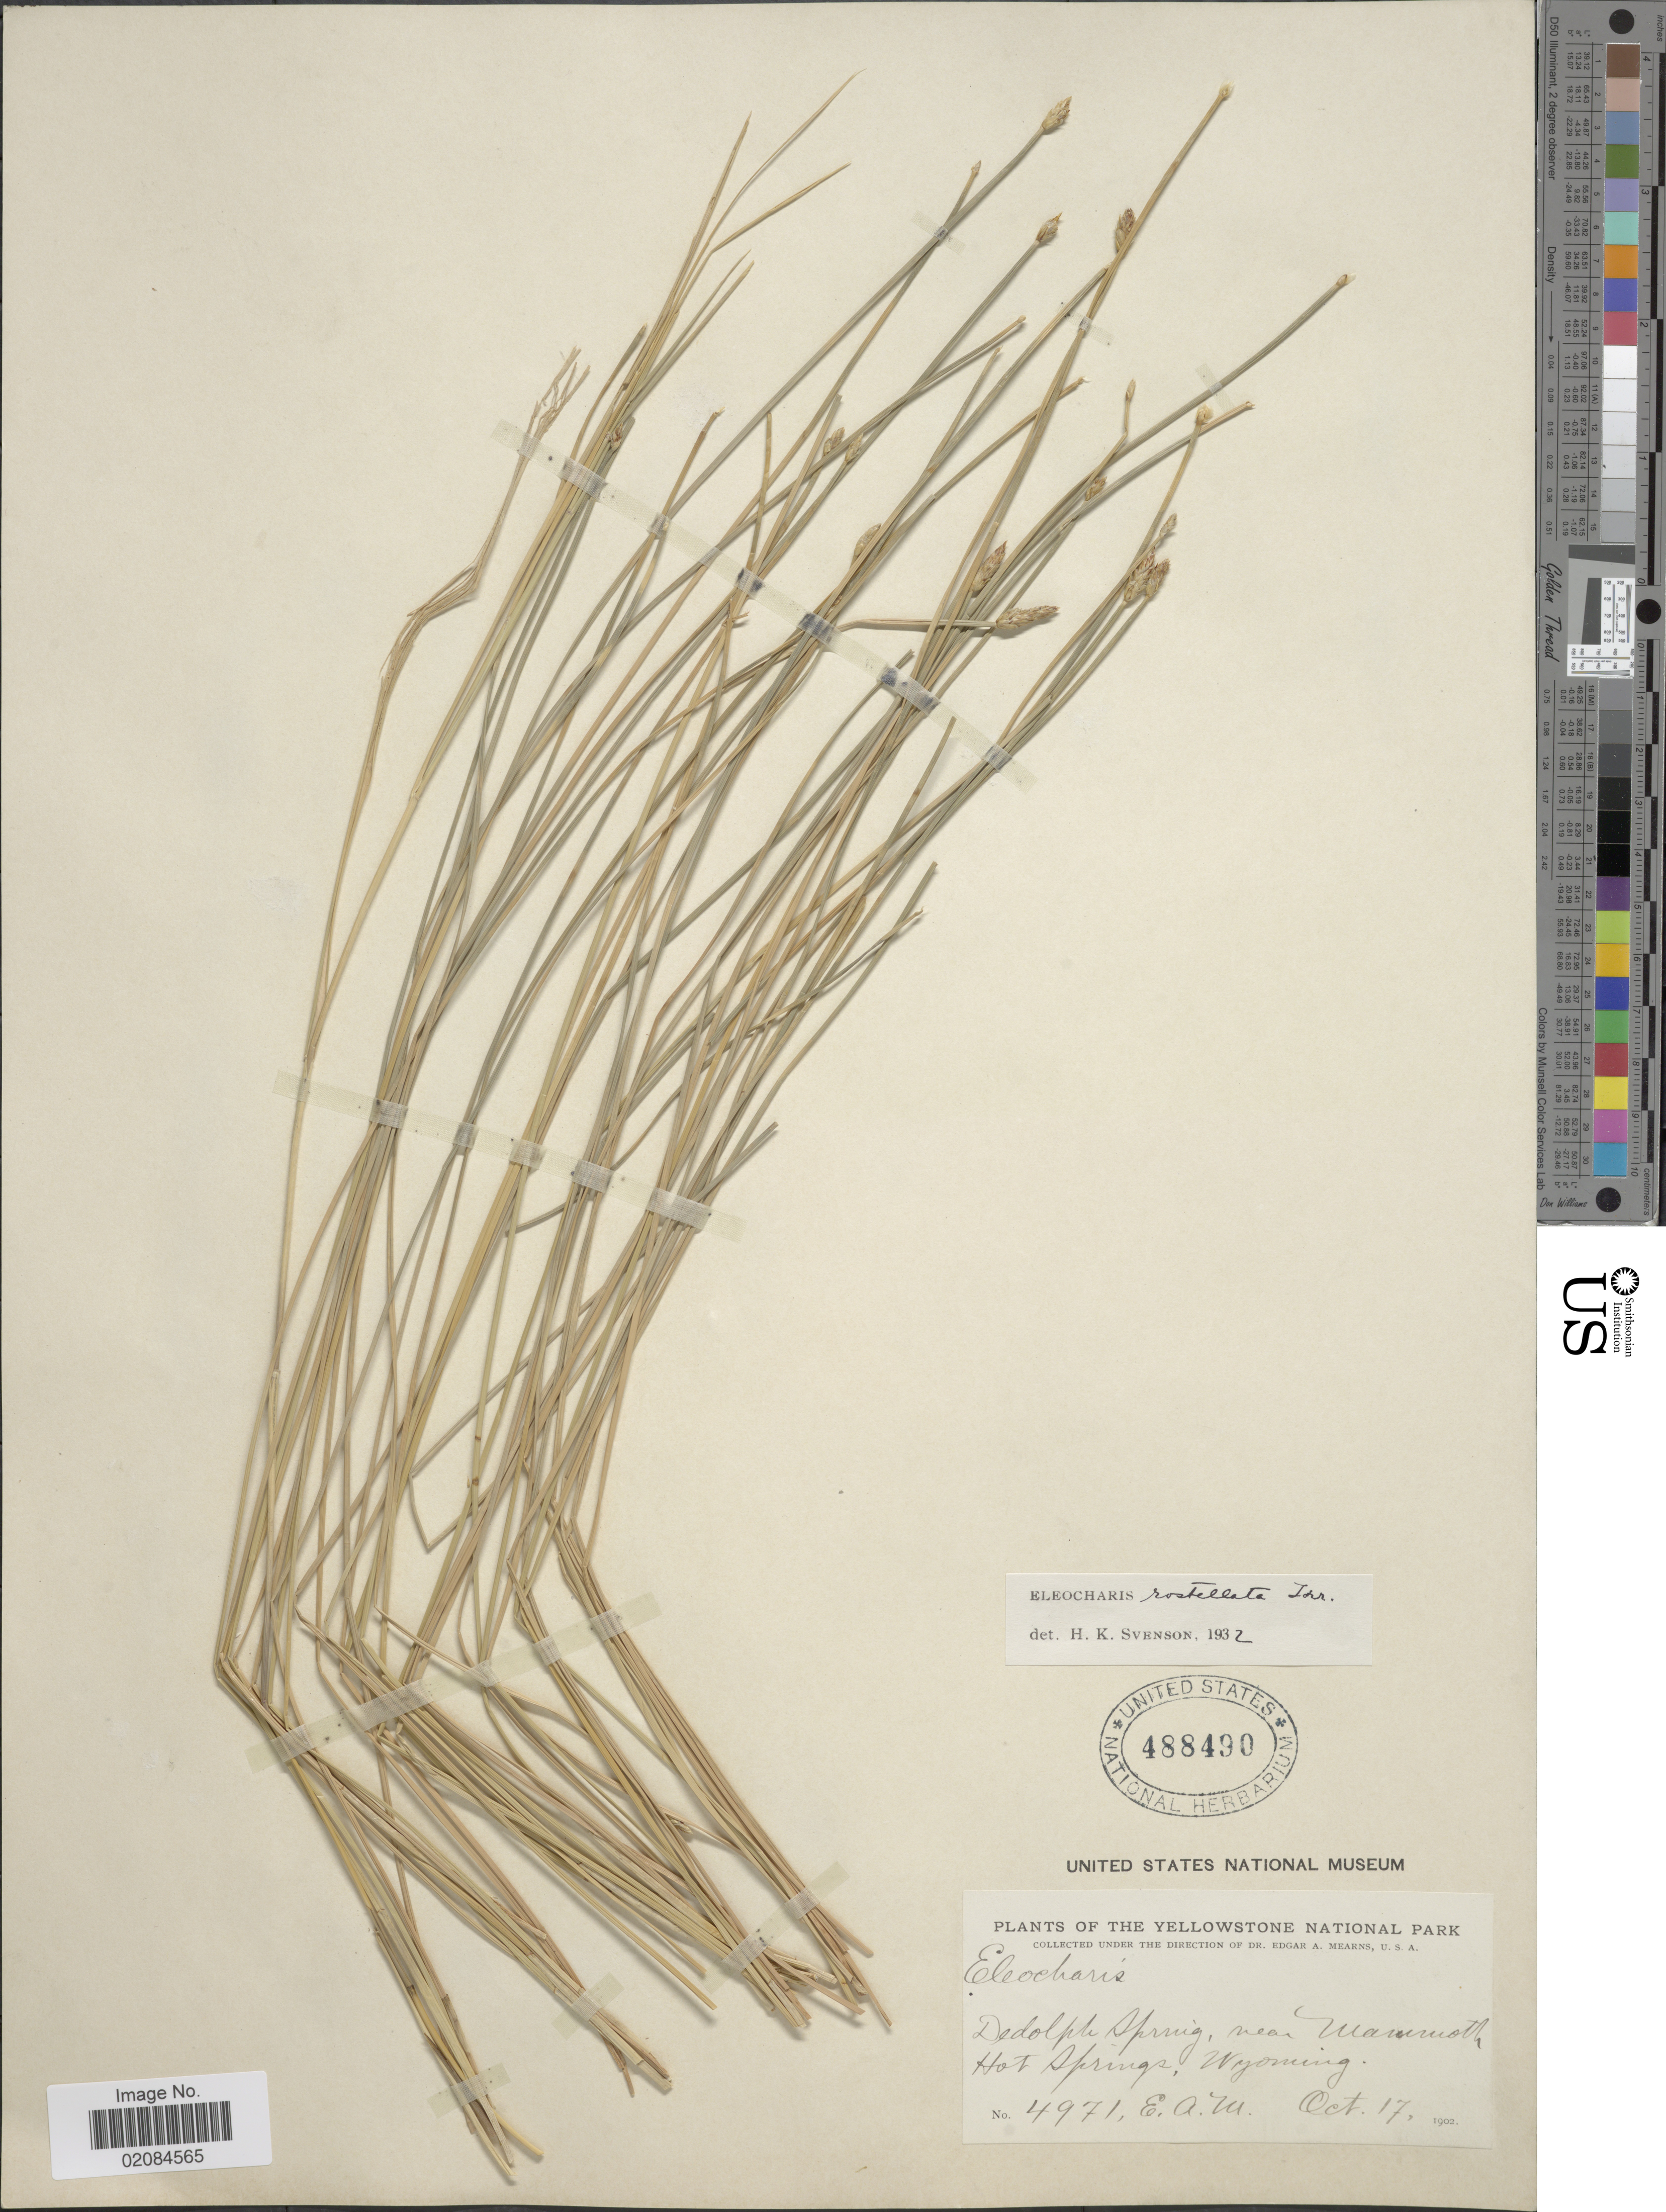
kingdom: Plantae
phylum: Tracheophyta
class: Liliopsida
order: Poales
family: Cyperaceae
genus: Eleocharis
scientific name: Eleocharis rostellata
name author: (Torr.) Torr.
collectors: E. A. Mearns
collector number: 4971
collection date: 1902-10-17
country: United States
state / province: Wyoming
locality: Yellowstone National Park, Dedolph Spring, near Mammoth, Hot Springs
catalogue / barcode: US 488490